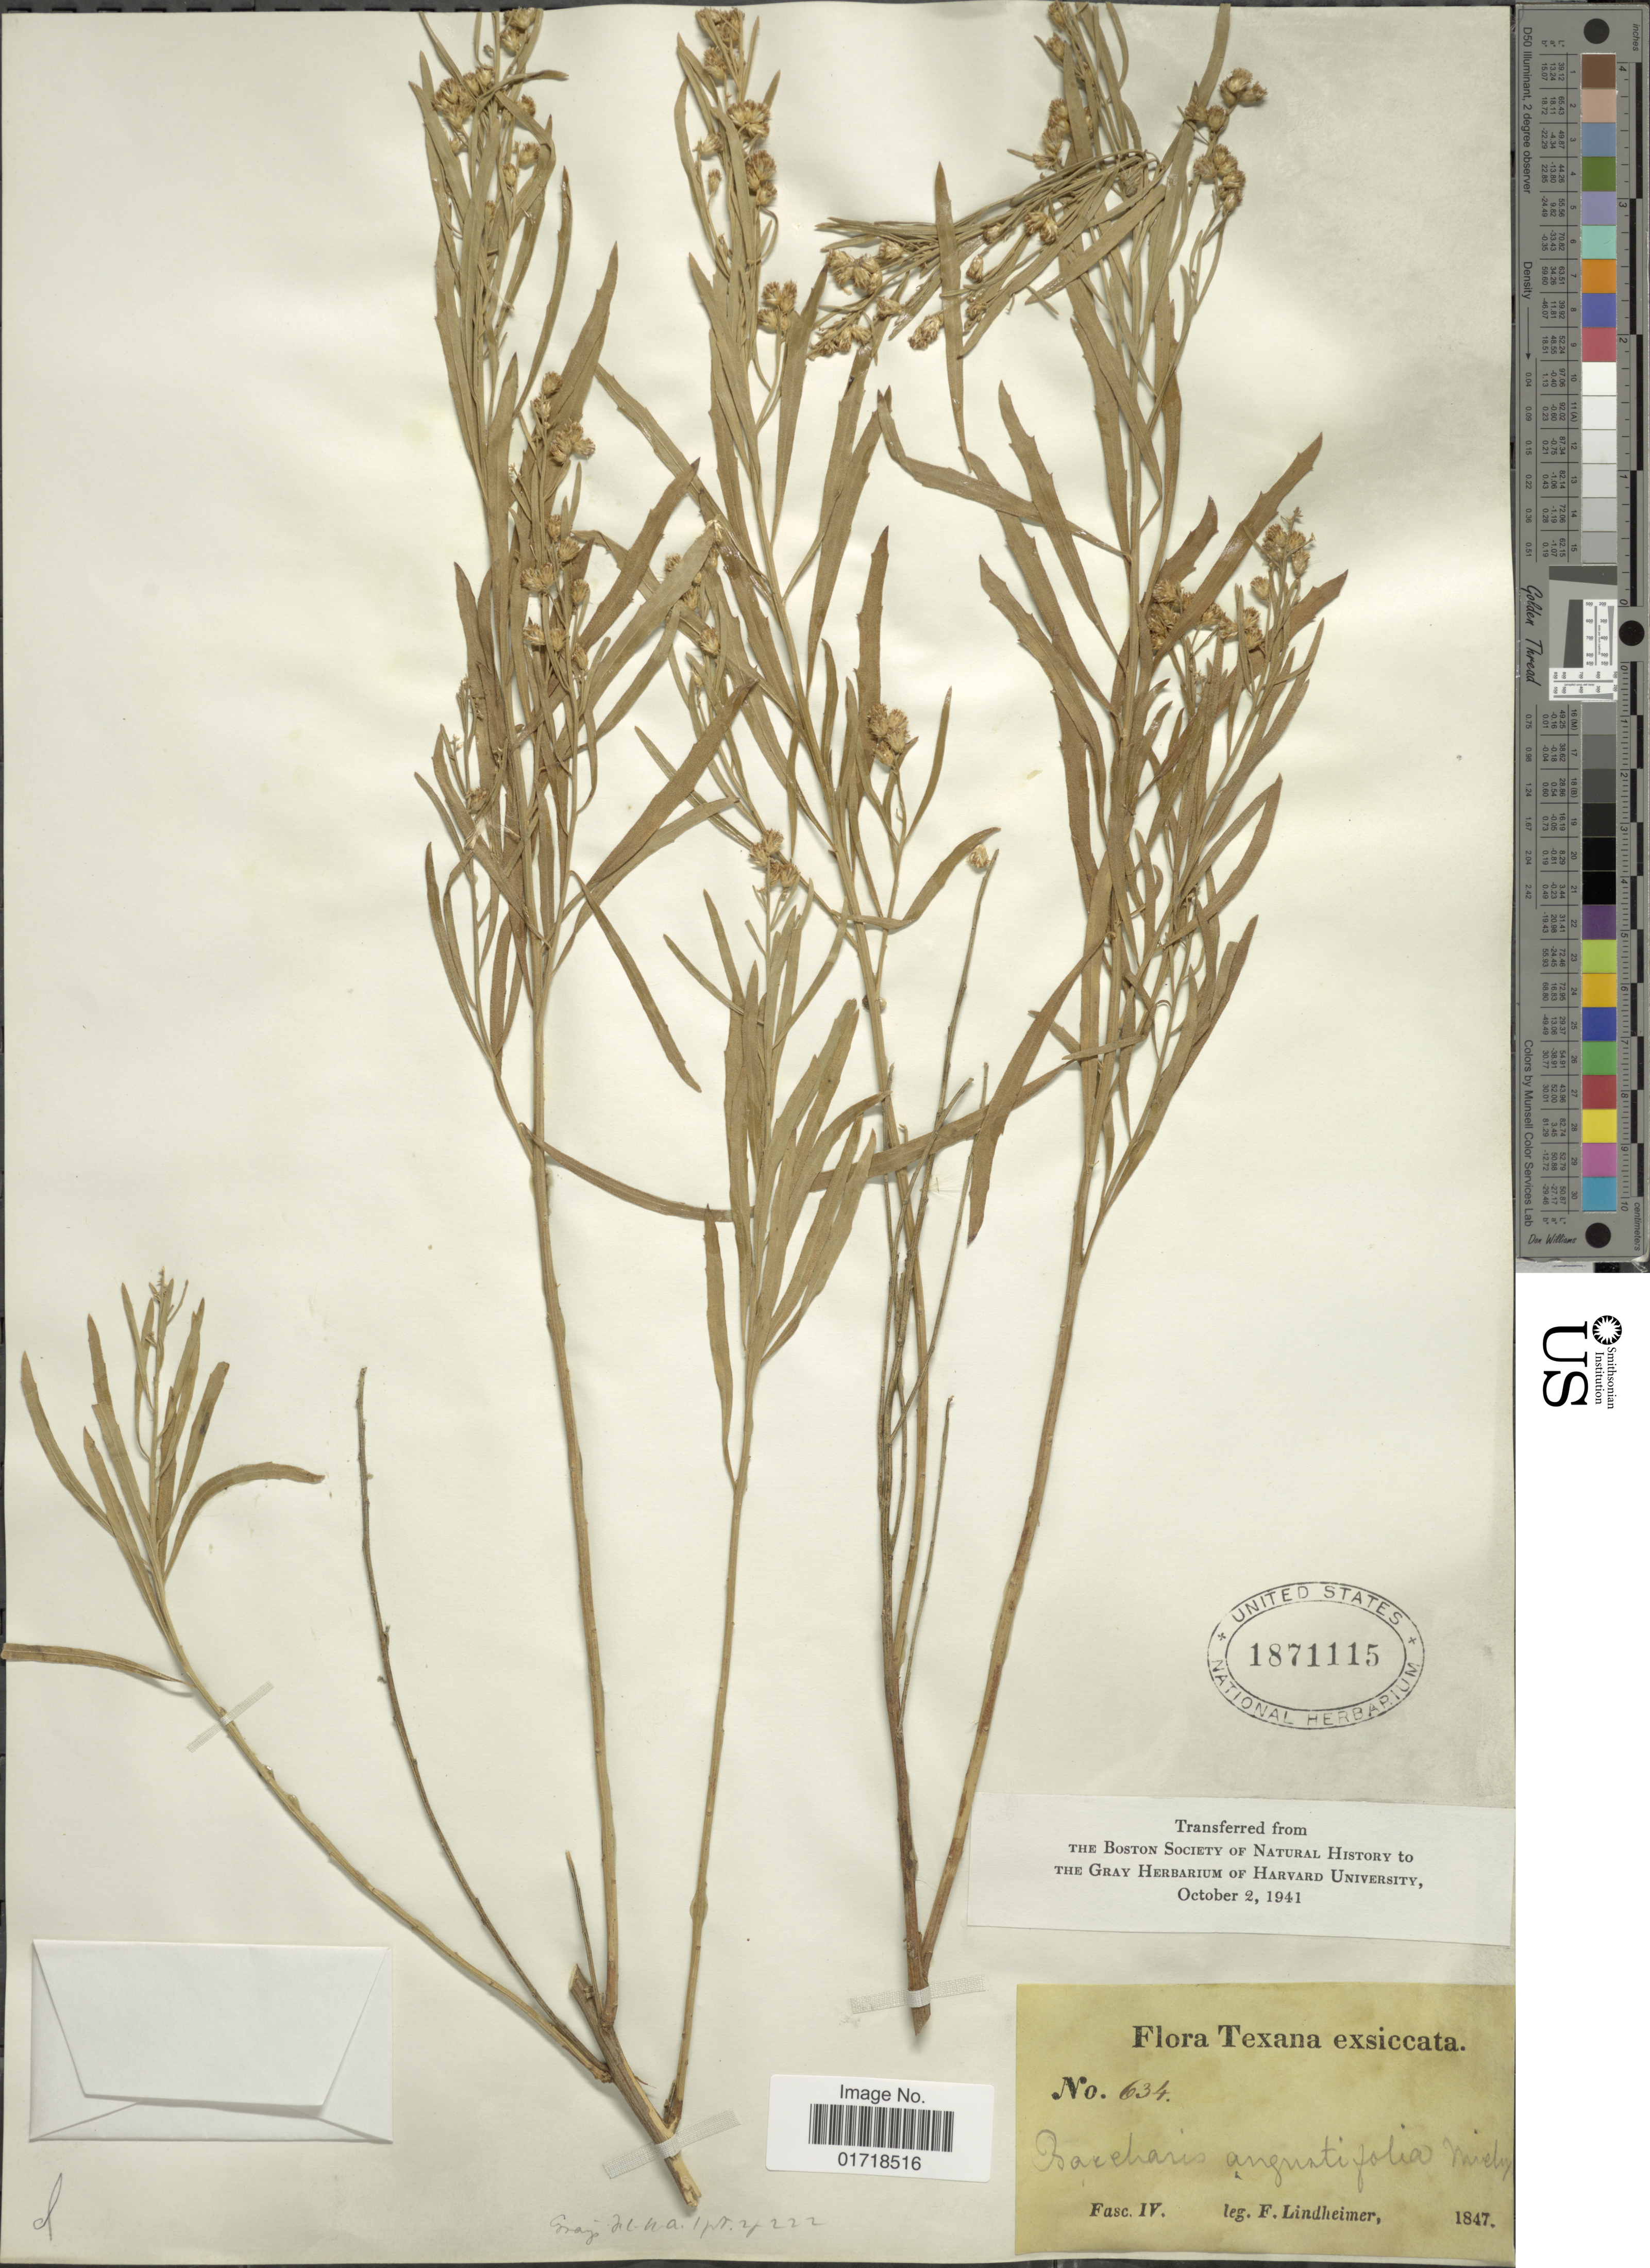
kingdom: Plantae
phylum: Tracheophyta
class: Magnoliopsida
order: Asterales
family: Asteraceae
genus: Baccharis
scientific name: Baccharis angustifolia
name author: Michx.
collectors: F. Lindheimer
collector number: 634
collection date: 1847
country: United States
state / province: Texas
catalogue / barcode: US 1871115